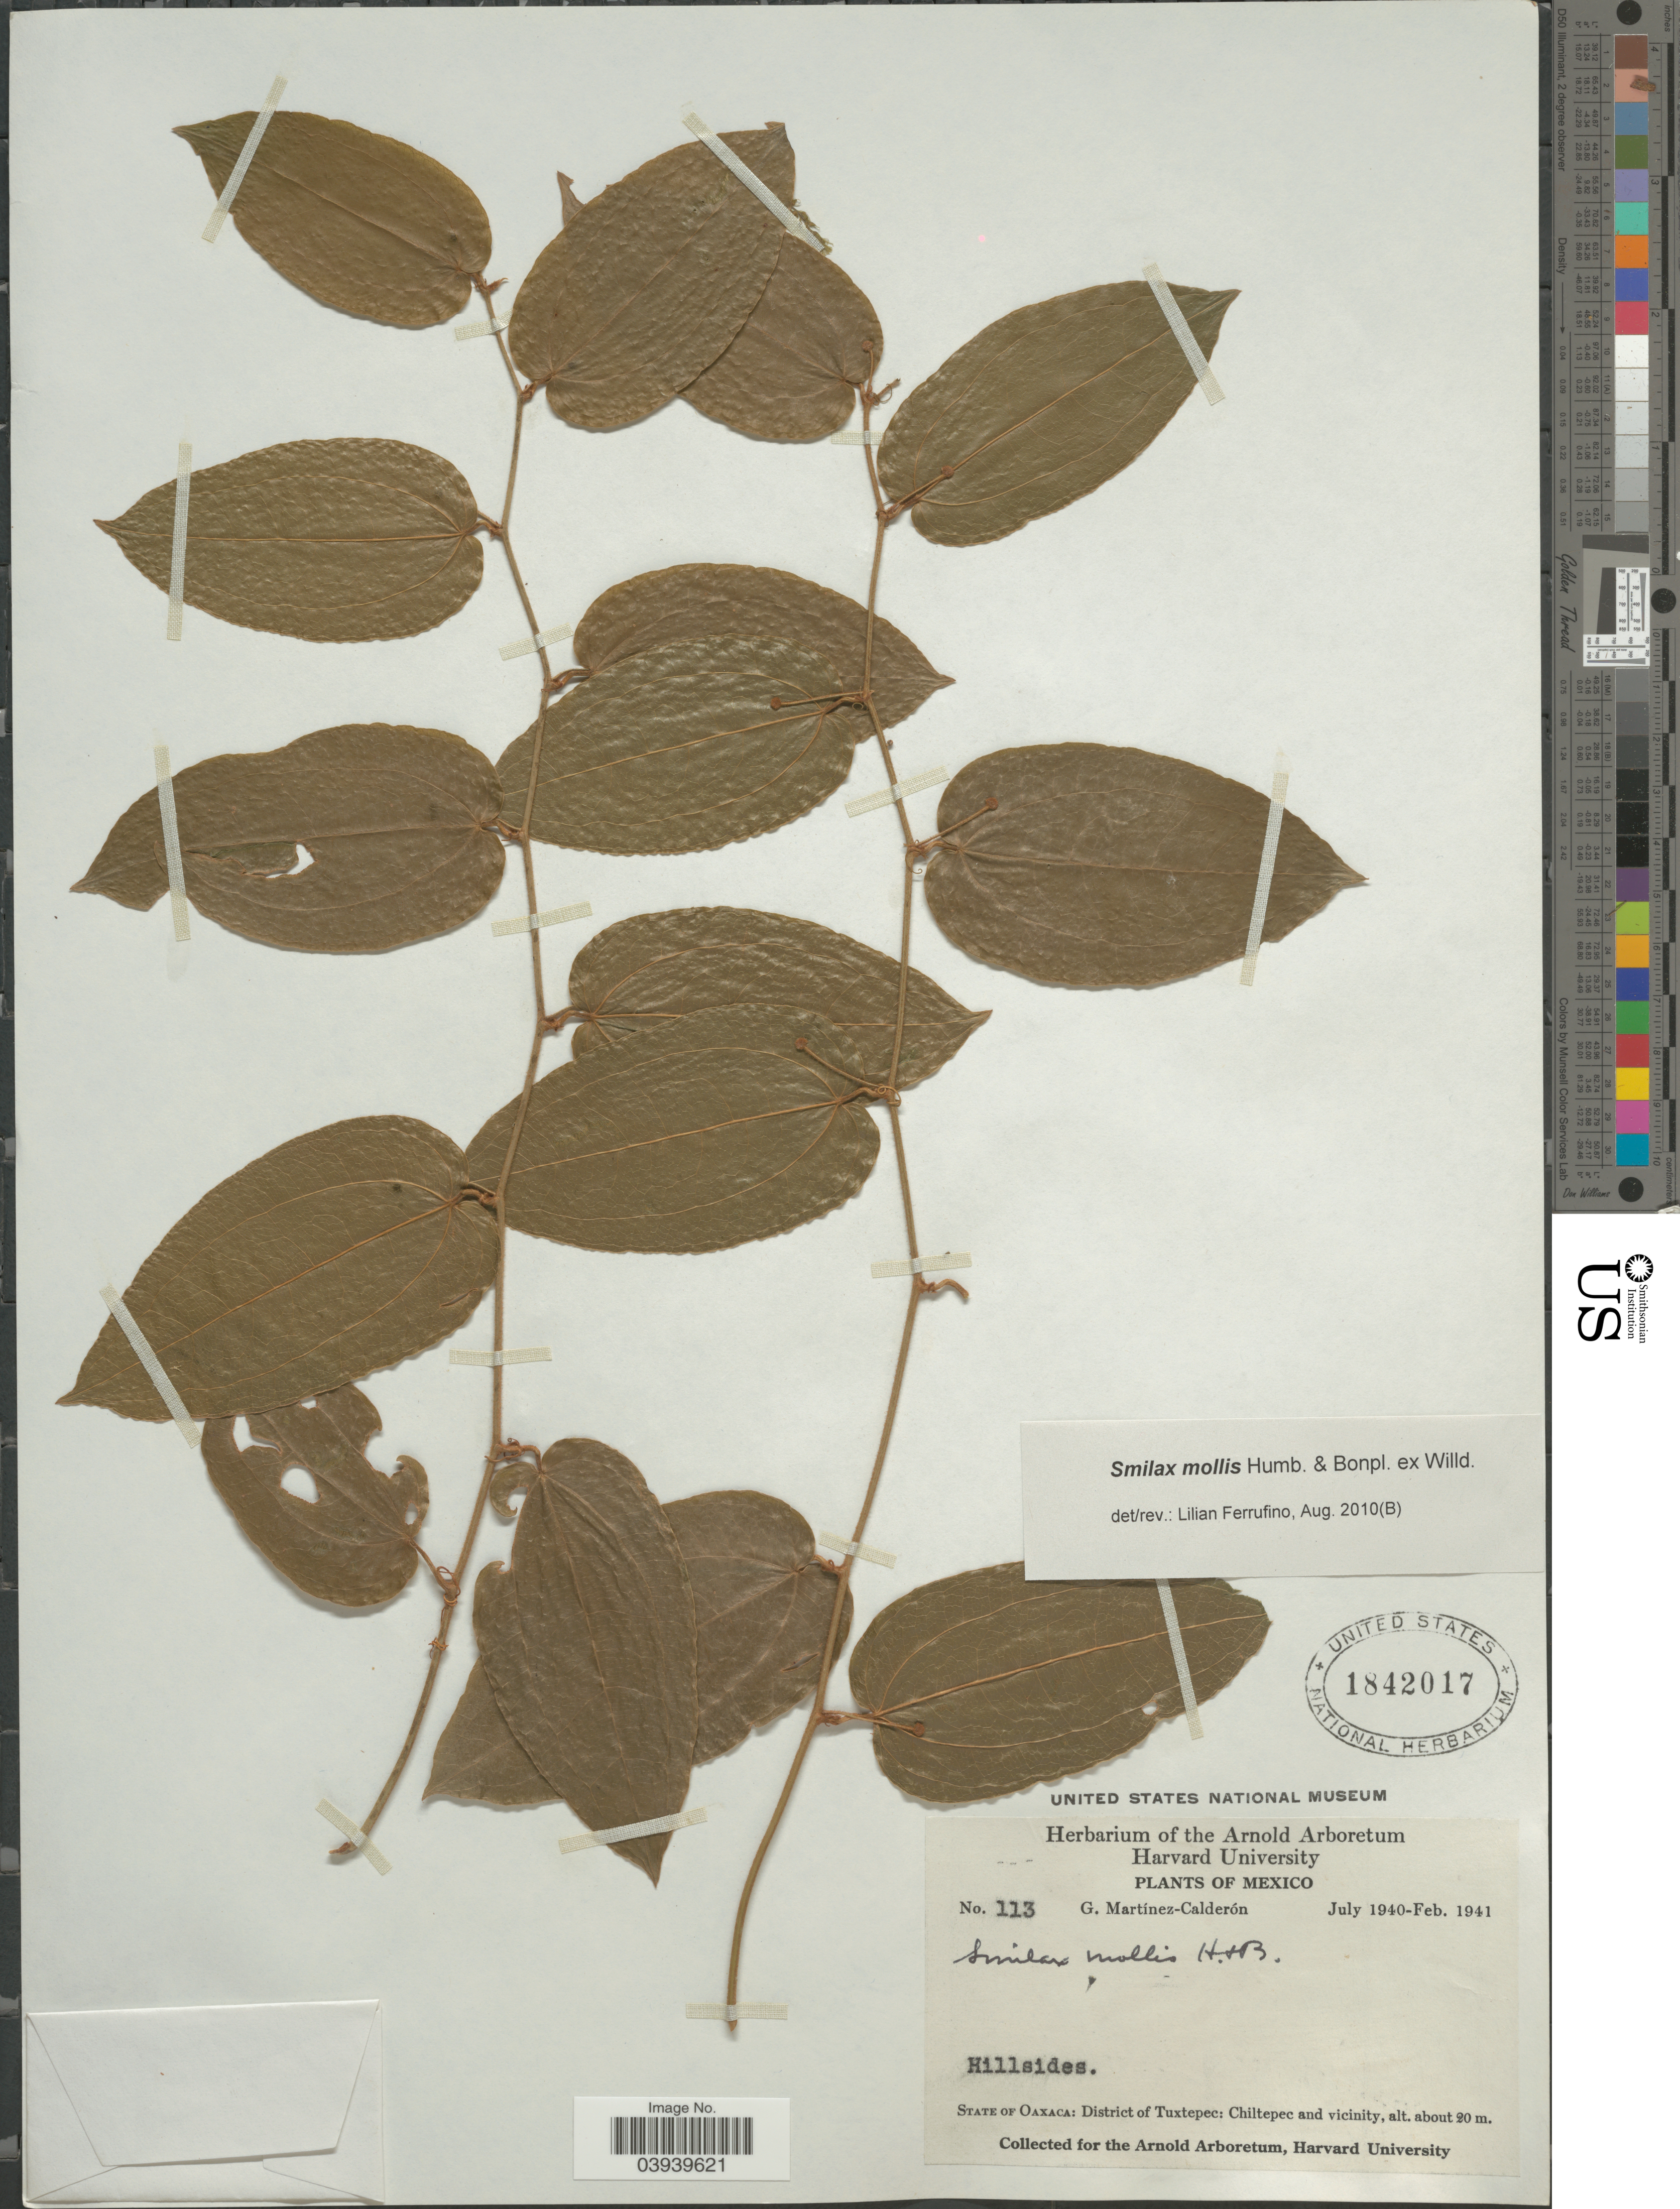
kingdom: Plantae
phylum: Tracheophyta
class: Liliopsida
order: Liliales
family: Smilacaceae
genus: Smilax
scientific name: Smilax mollis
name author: Humb. & Bonpl. ex Willd.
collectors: G. Martínez Calderón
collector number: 113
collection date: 1940-07/1941-02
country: Mexico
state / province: Oaxaca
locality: District of Tuxtepec: Chiltepec and vicinity.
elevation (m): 20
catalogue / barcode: US 1842017